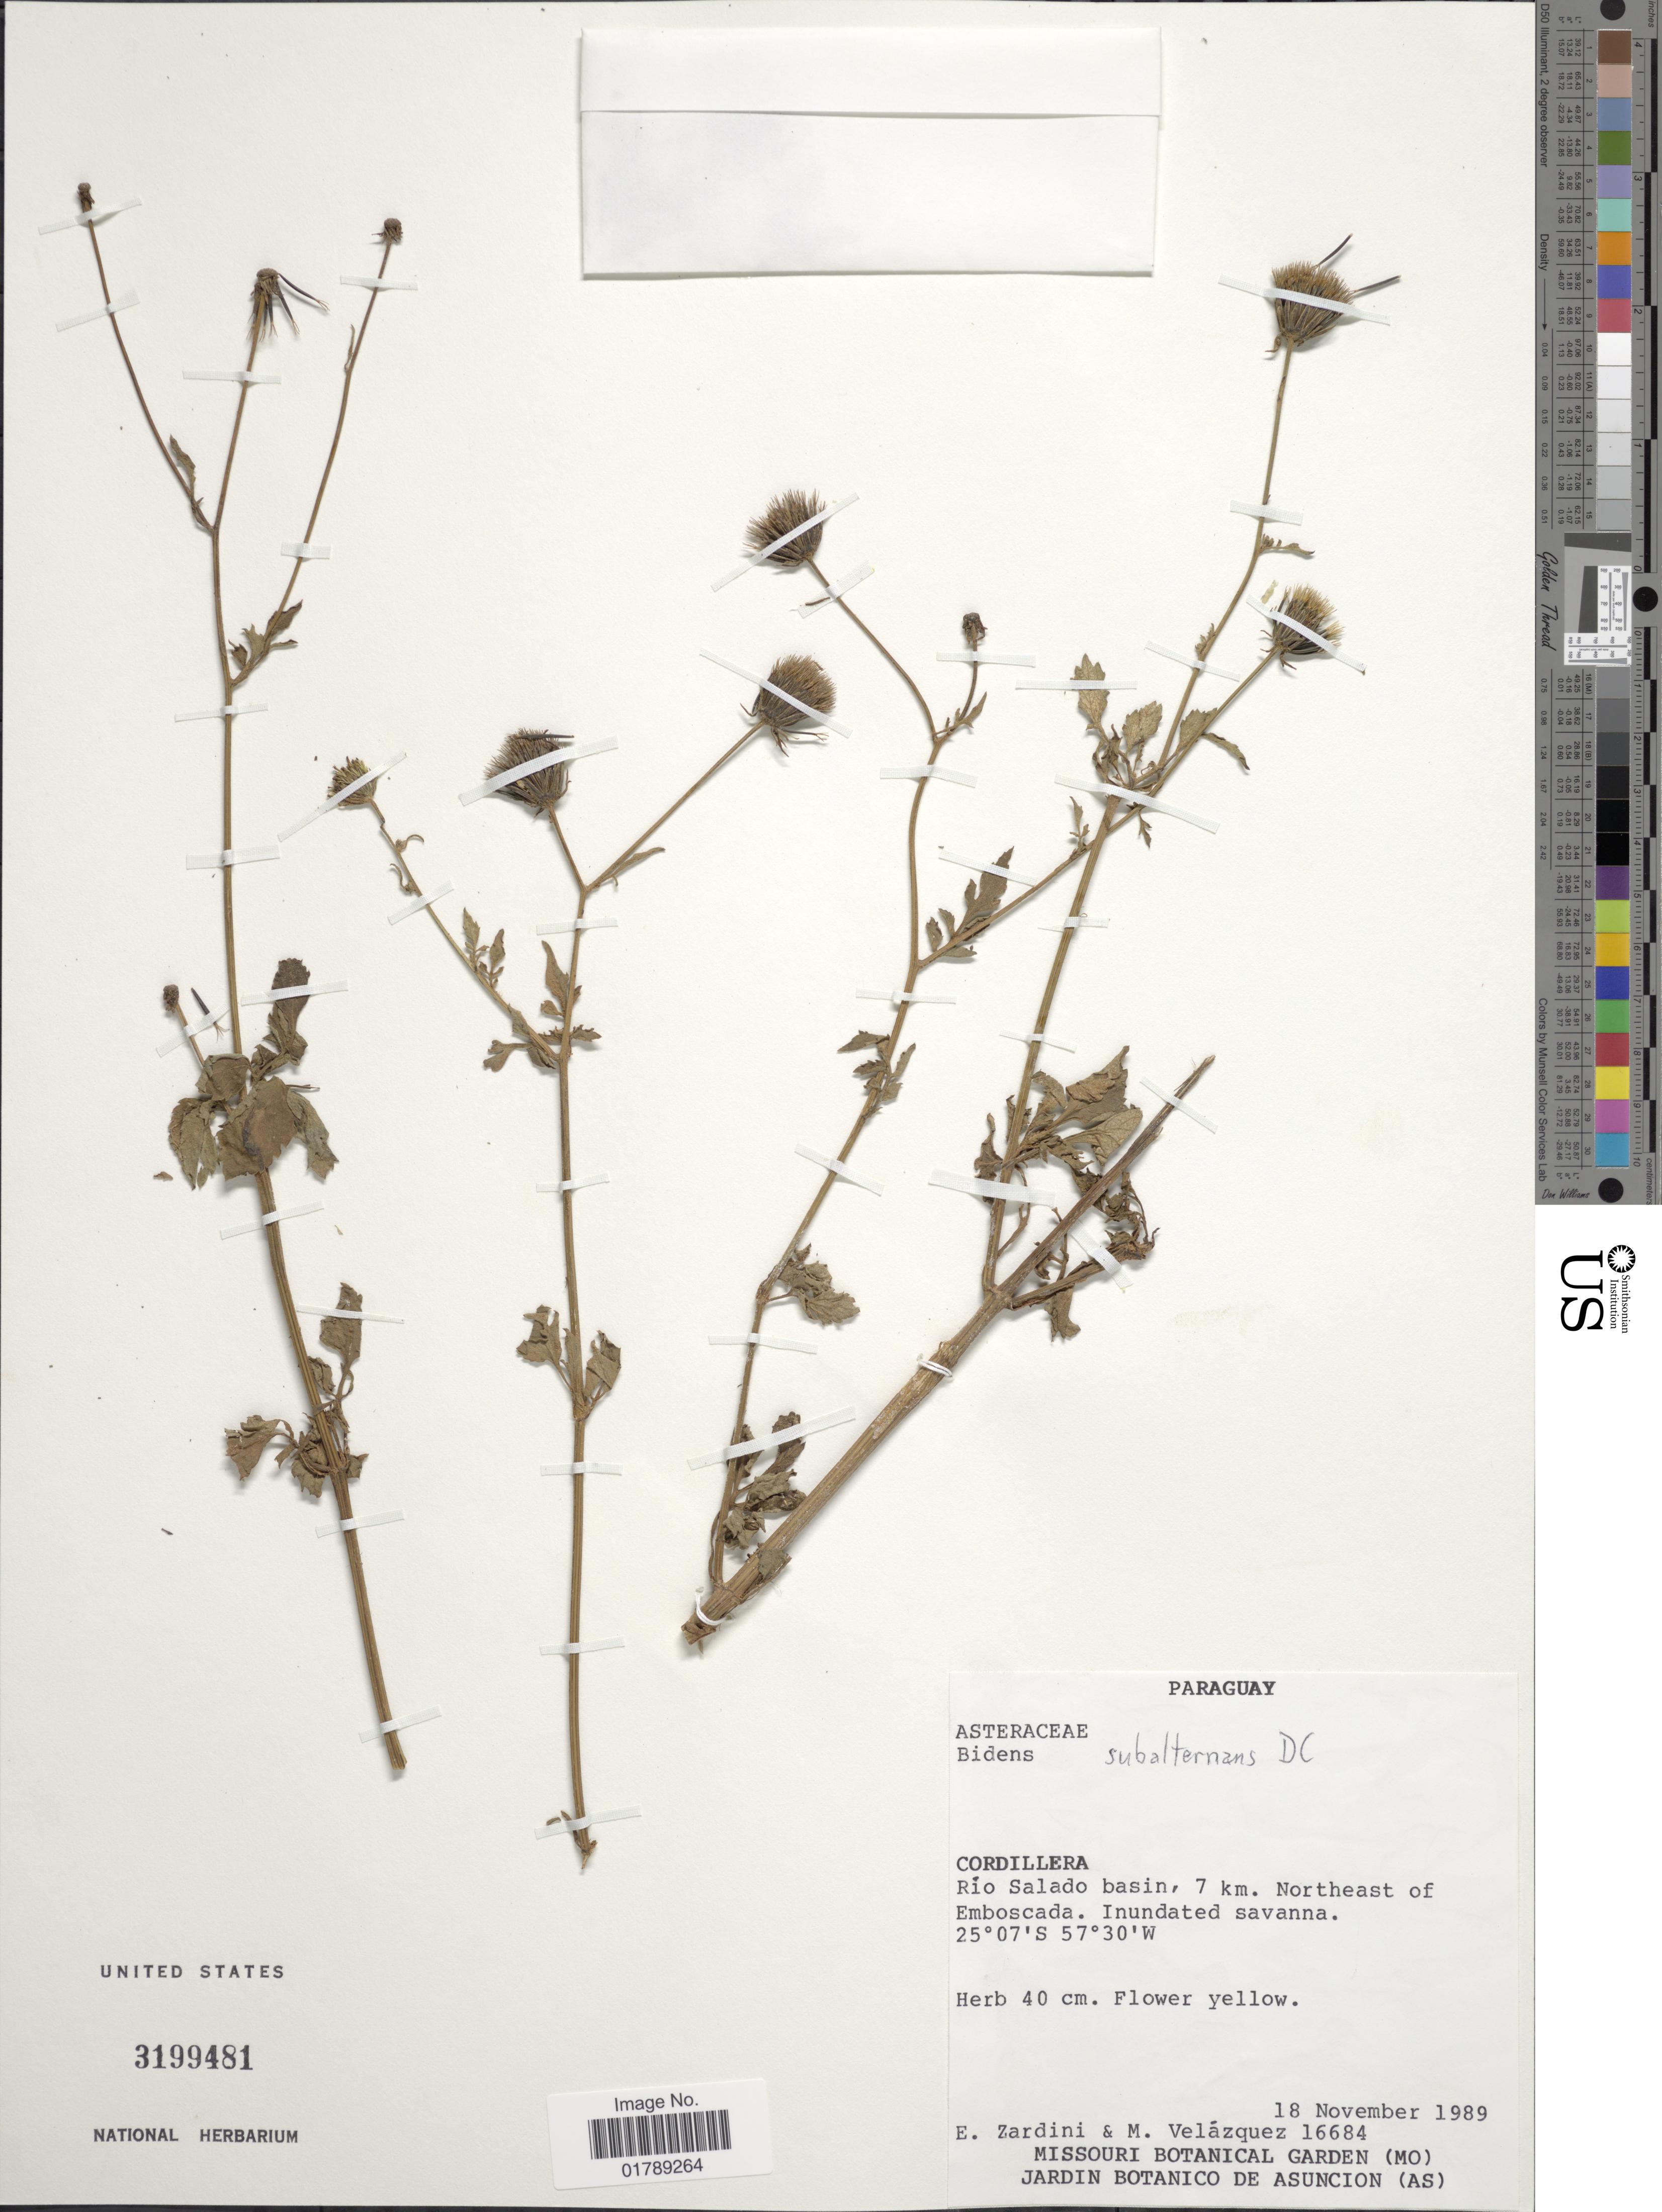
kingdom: Plantae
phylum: Tracheophyta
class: Magnoliopsida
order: Asterales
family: Asteraceae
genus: Bidens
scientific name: Bidens subalternans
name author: DC.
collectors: E. M. Zardini & M. Velazquez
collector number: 16684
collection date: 1989-11-18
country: Paraguay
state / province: Cordillera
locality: Río Salado basin, 7 km. Northeast of Emboscada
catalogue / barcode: US 3199481